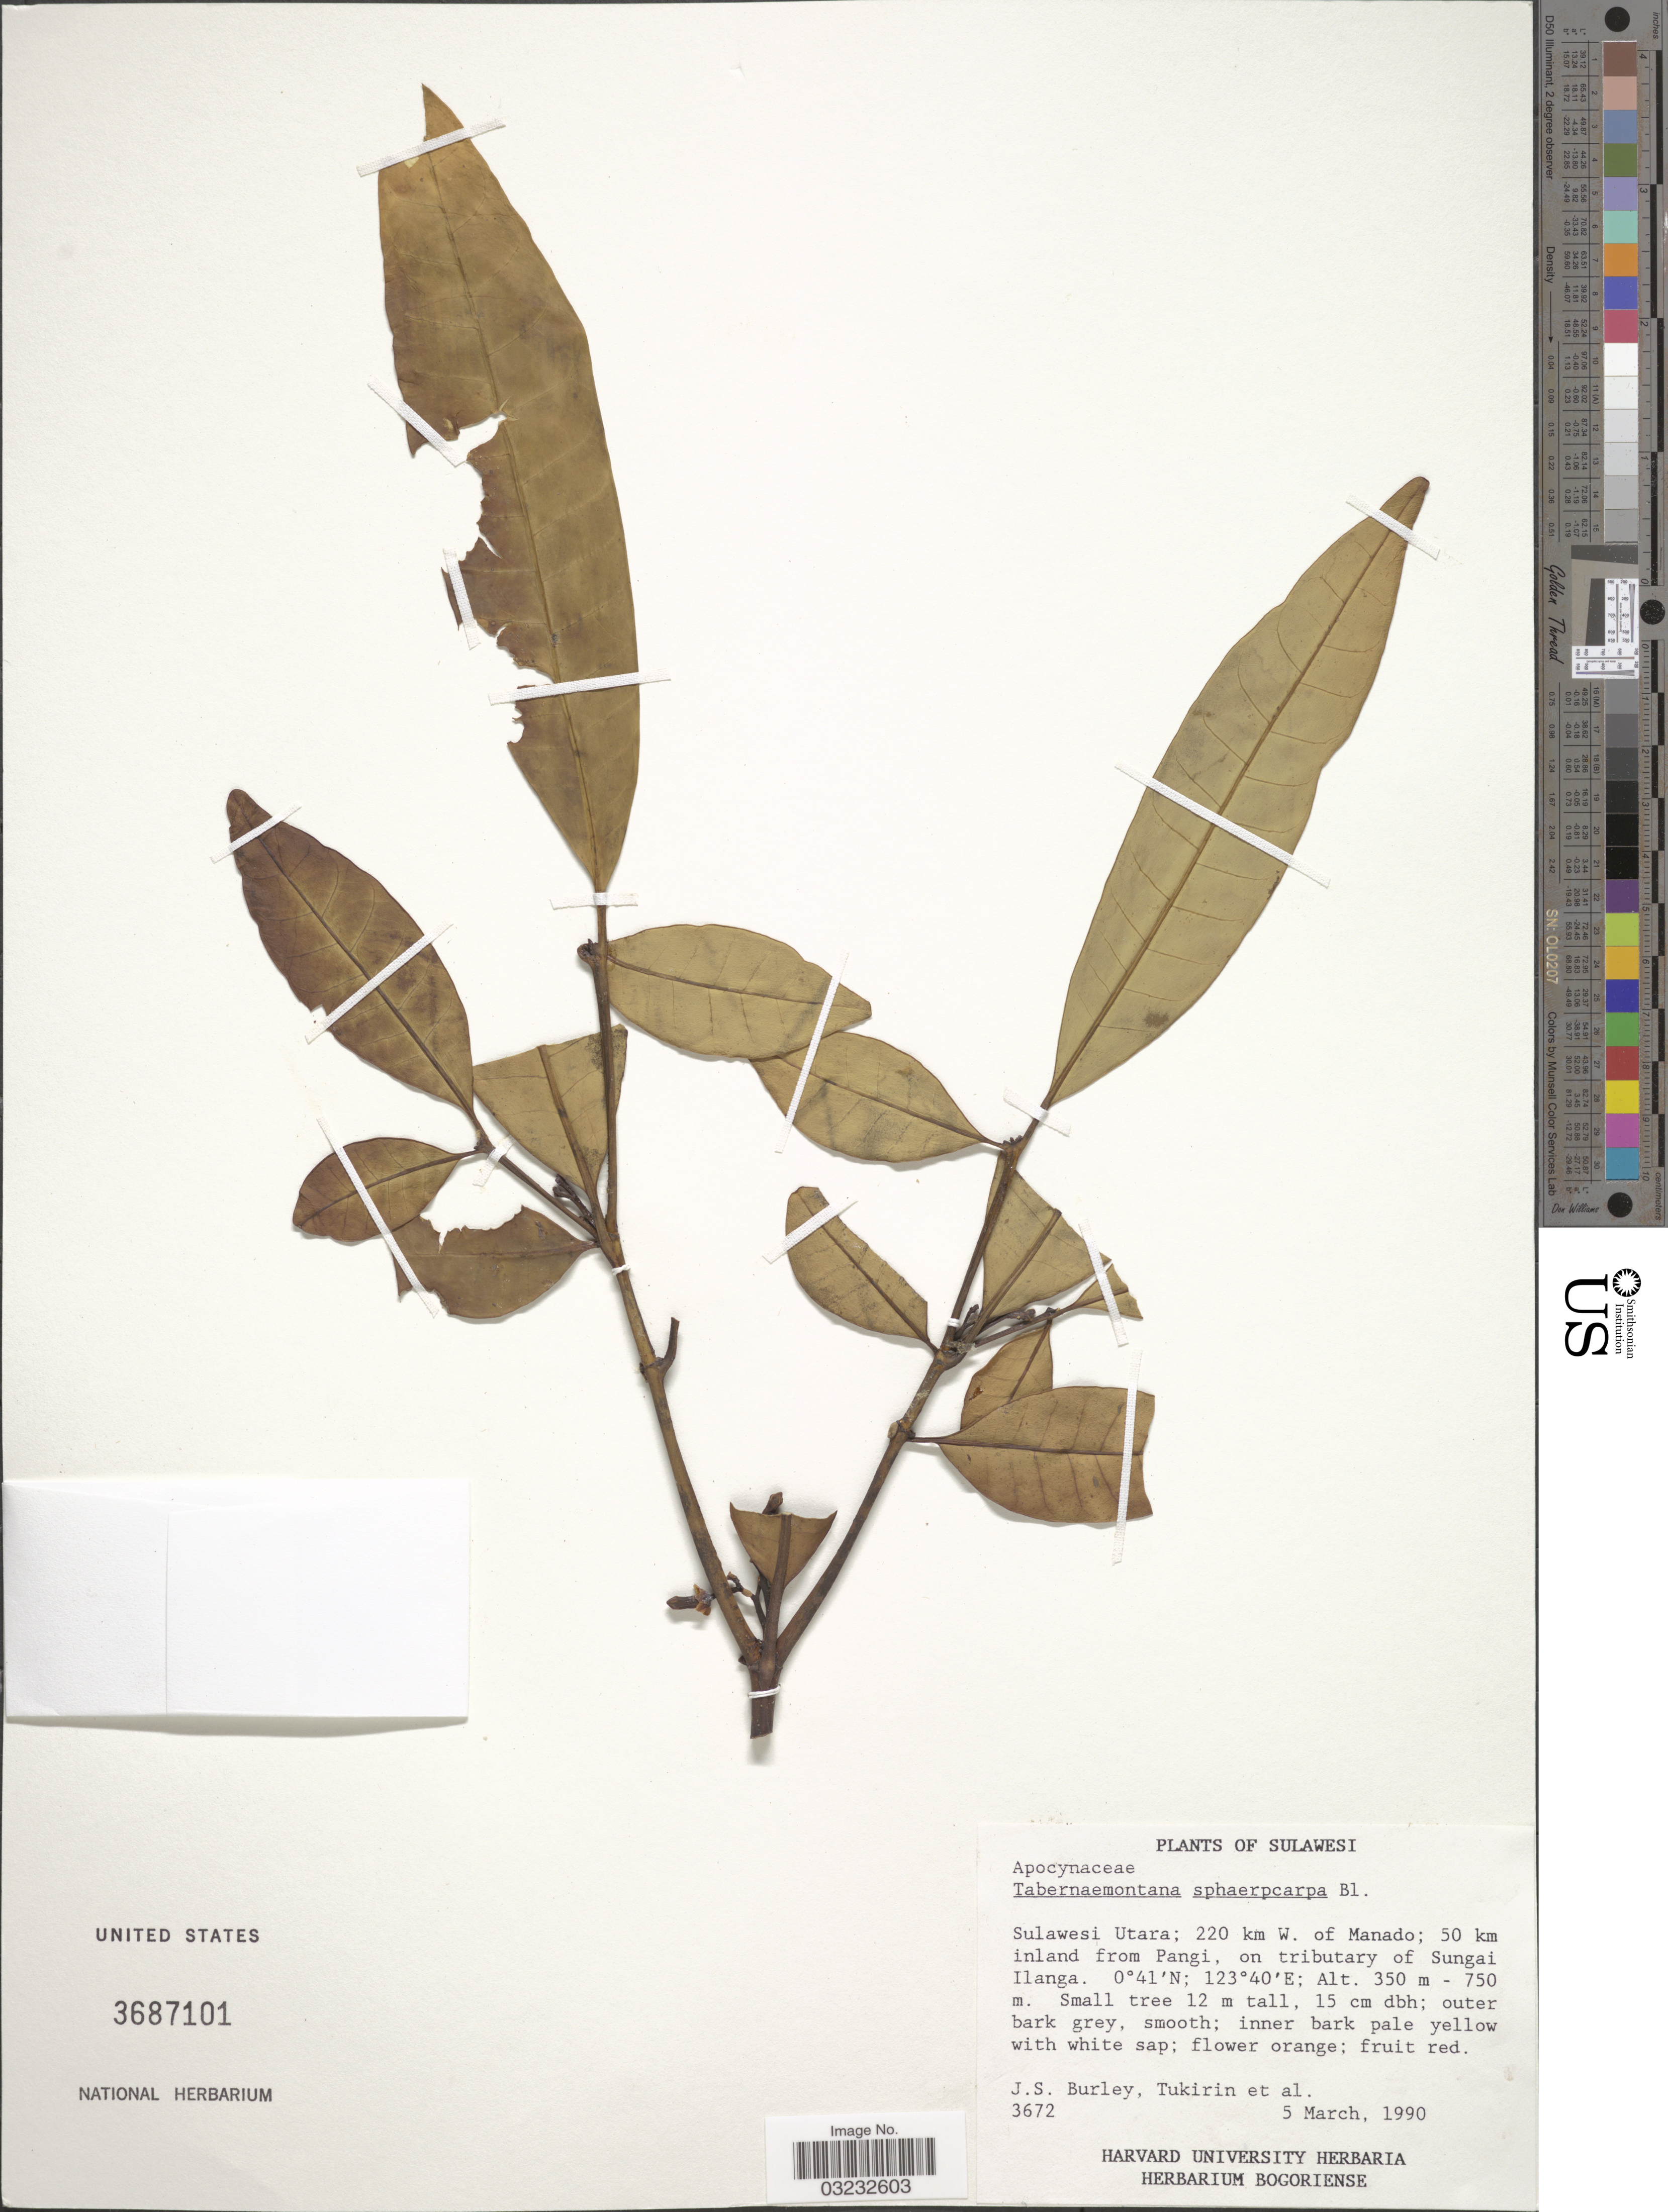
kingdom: Plantae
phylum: Tracheophyta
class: Magnoliopsida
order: Gentianales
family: Apocynaceae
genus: Tabernaemontana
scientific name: Tabernaemontana sphaerocarpa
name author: Blume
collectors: J. S. Burley, -. Tukirin & et al.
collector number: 3672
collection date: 1990-03-05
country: Indonesia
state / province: Sulawesi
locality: Sulawesi Utara; 220 km W. of Manado; 50 km inland from Pangi, on tributary of Sungai Ilanga.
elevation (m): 350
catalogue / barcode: US 3687101